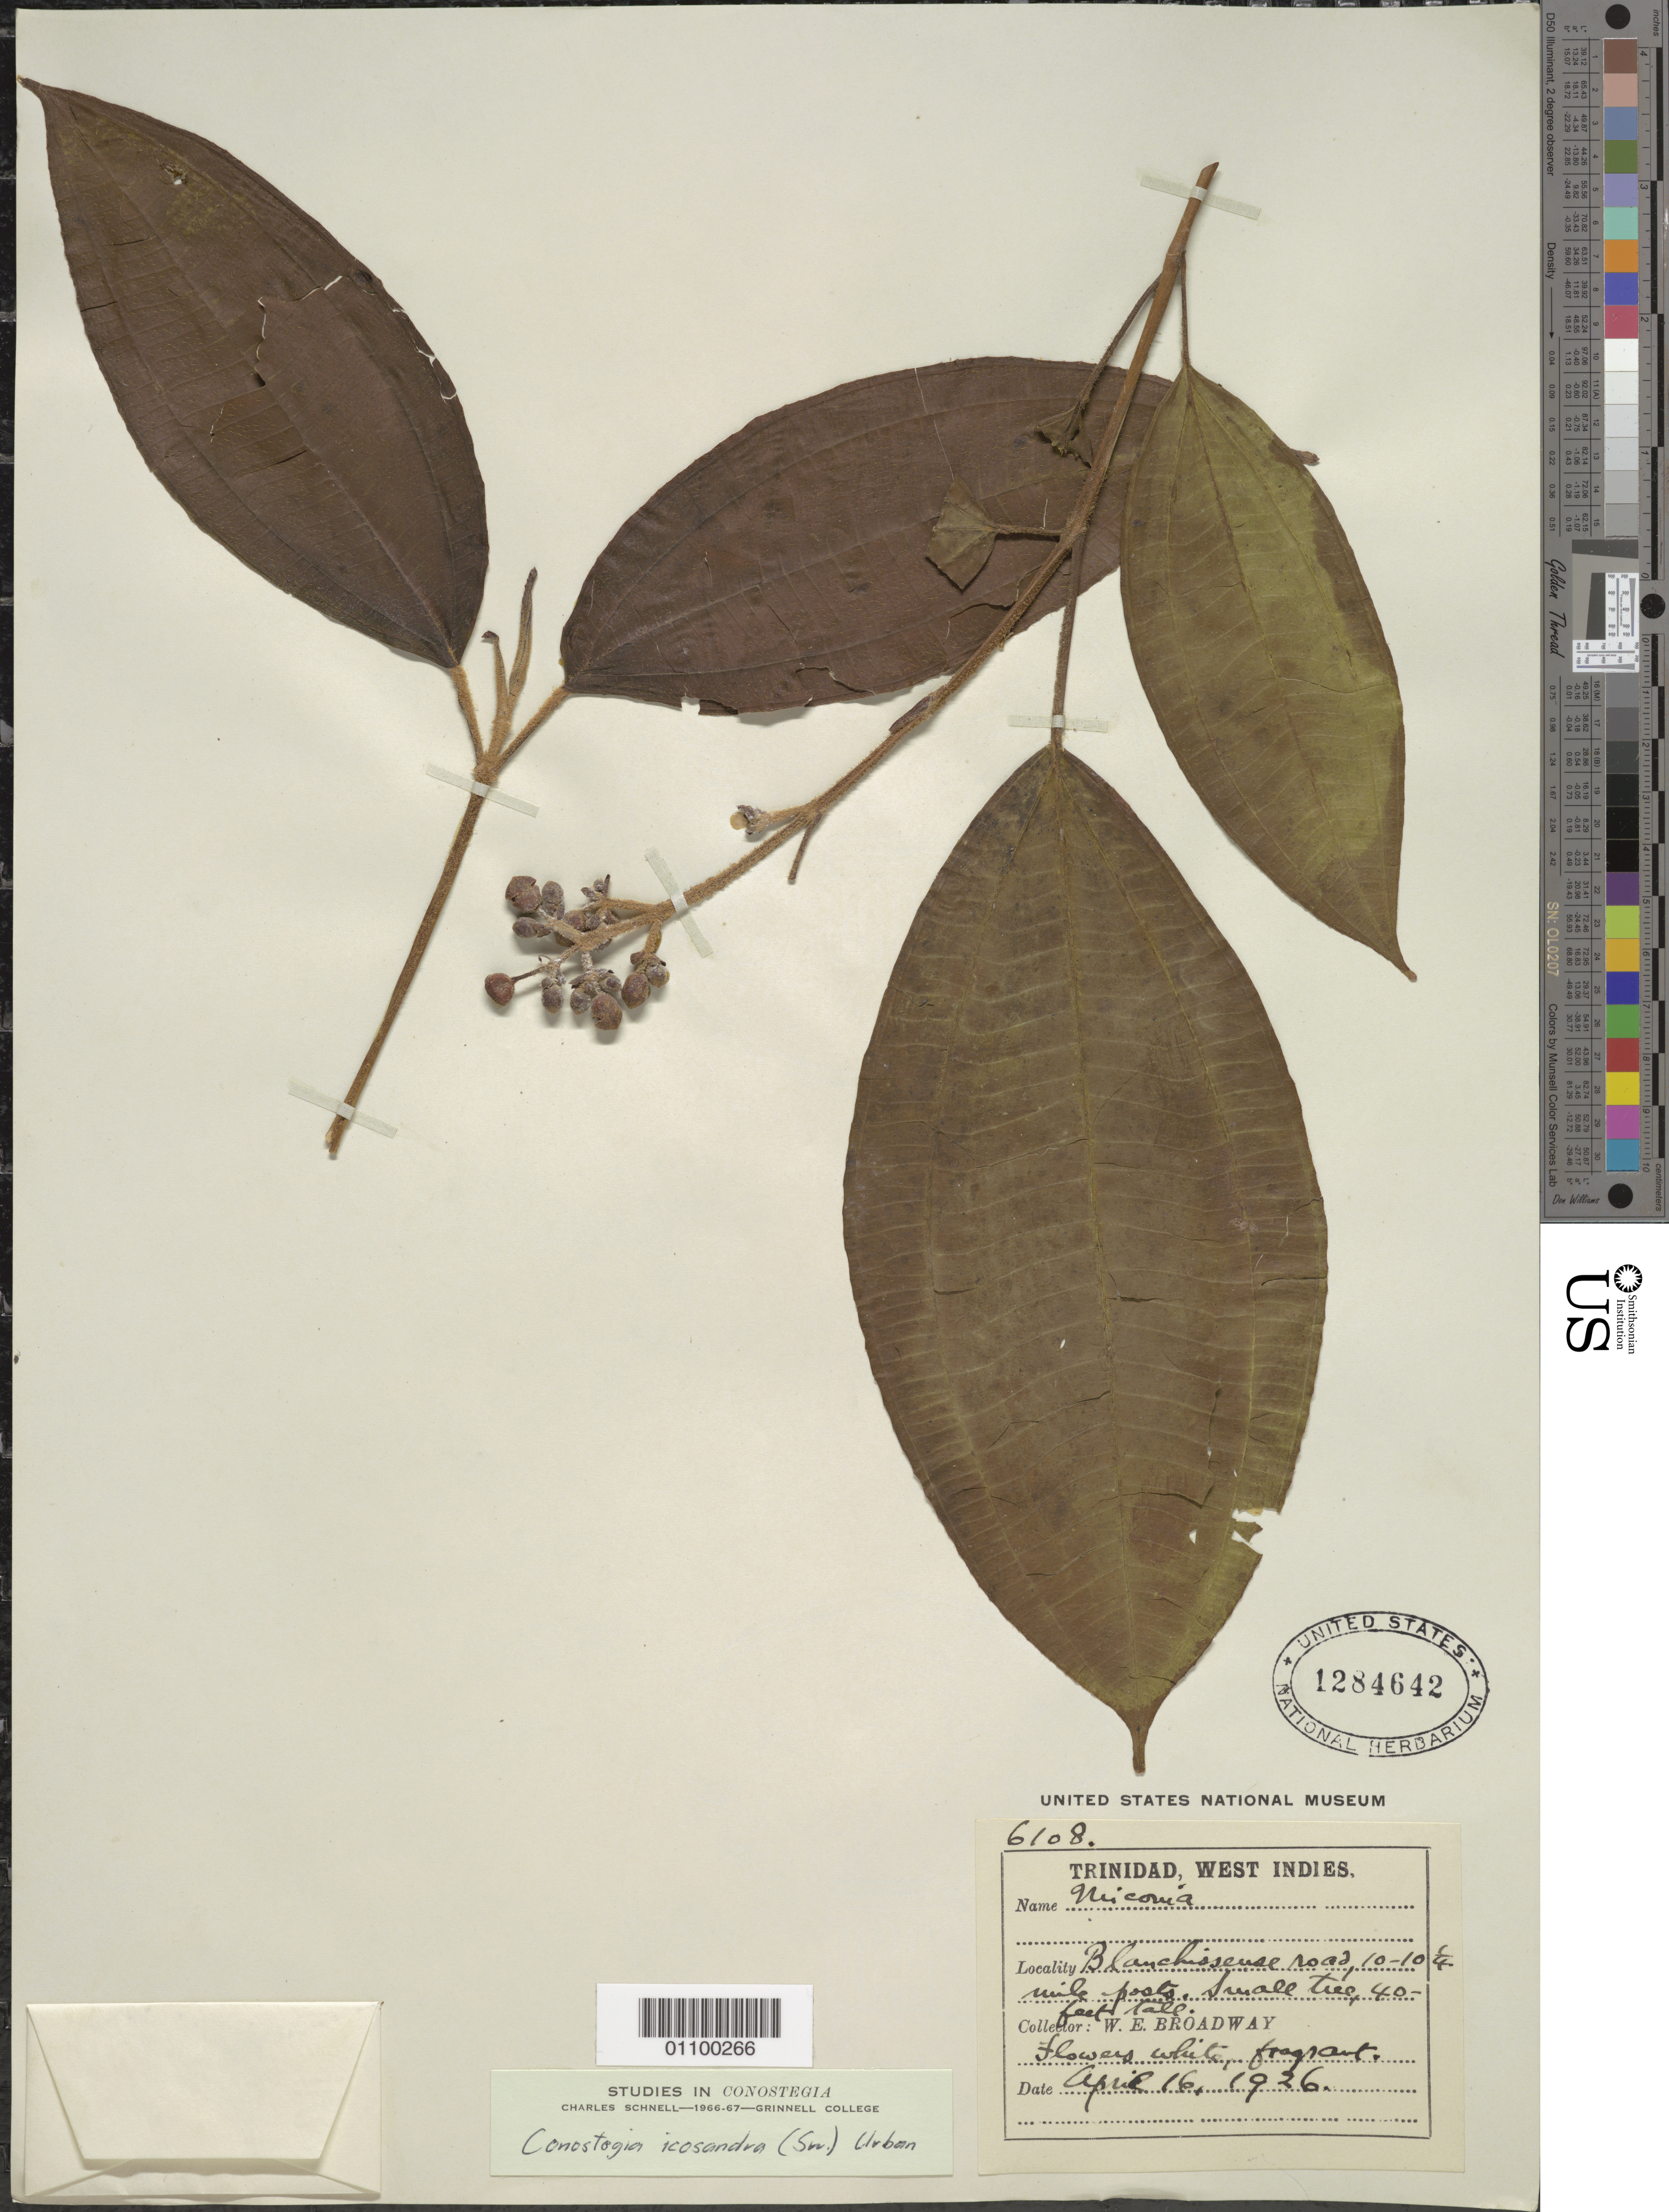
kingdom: Plantae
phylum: Tracheophyta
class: Magnoliopsida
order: Myrtales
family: Melastomataceae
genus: Conostegia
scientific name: Conostegia icosandra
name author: (Sw.) Urb.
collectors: W. E. Broadway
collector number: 6108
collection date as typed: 16 Apr 1926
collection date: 1926-04-16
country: Trinidad and Tobago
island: Trinidad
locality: Blanchisseuse road 10-10.25 mile posts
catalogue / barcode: US 1284642